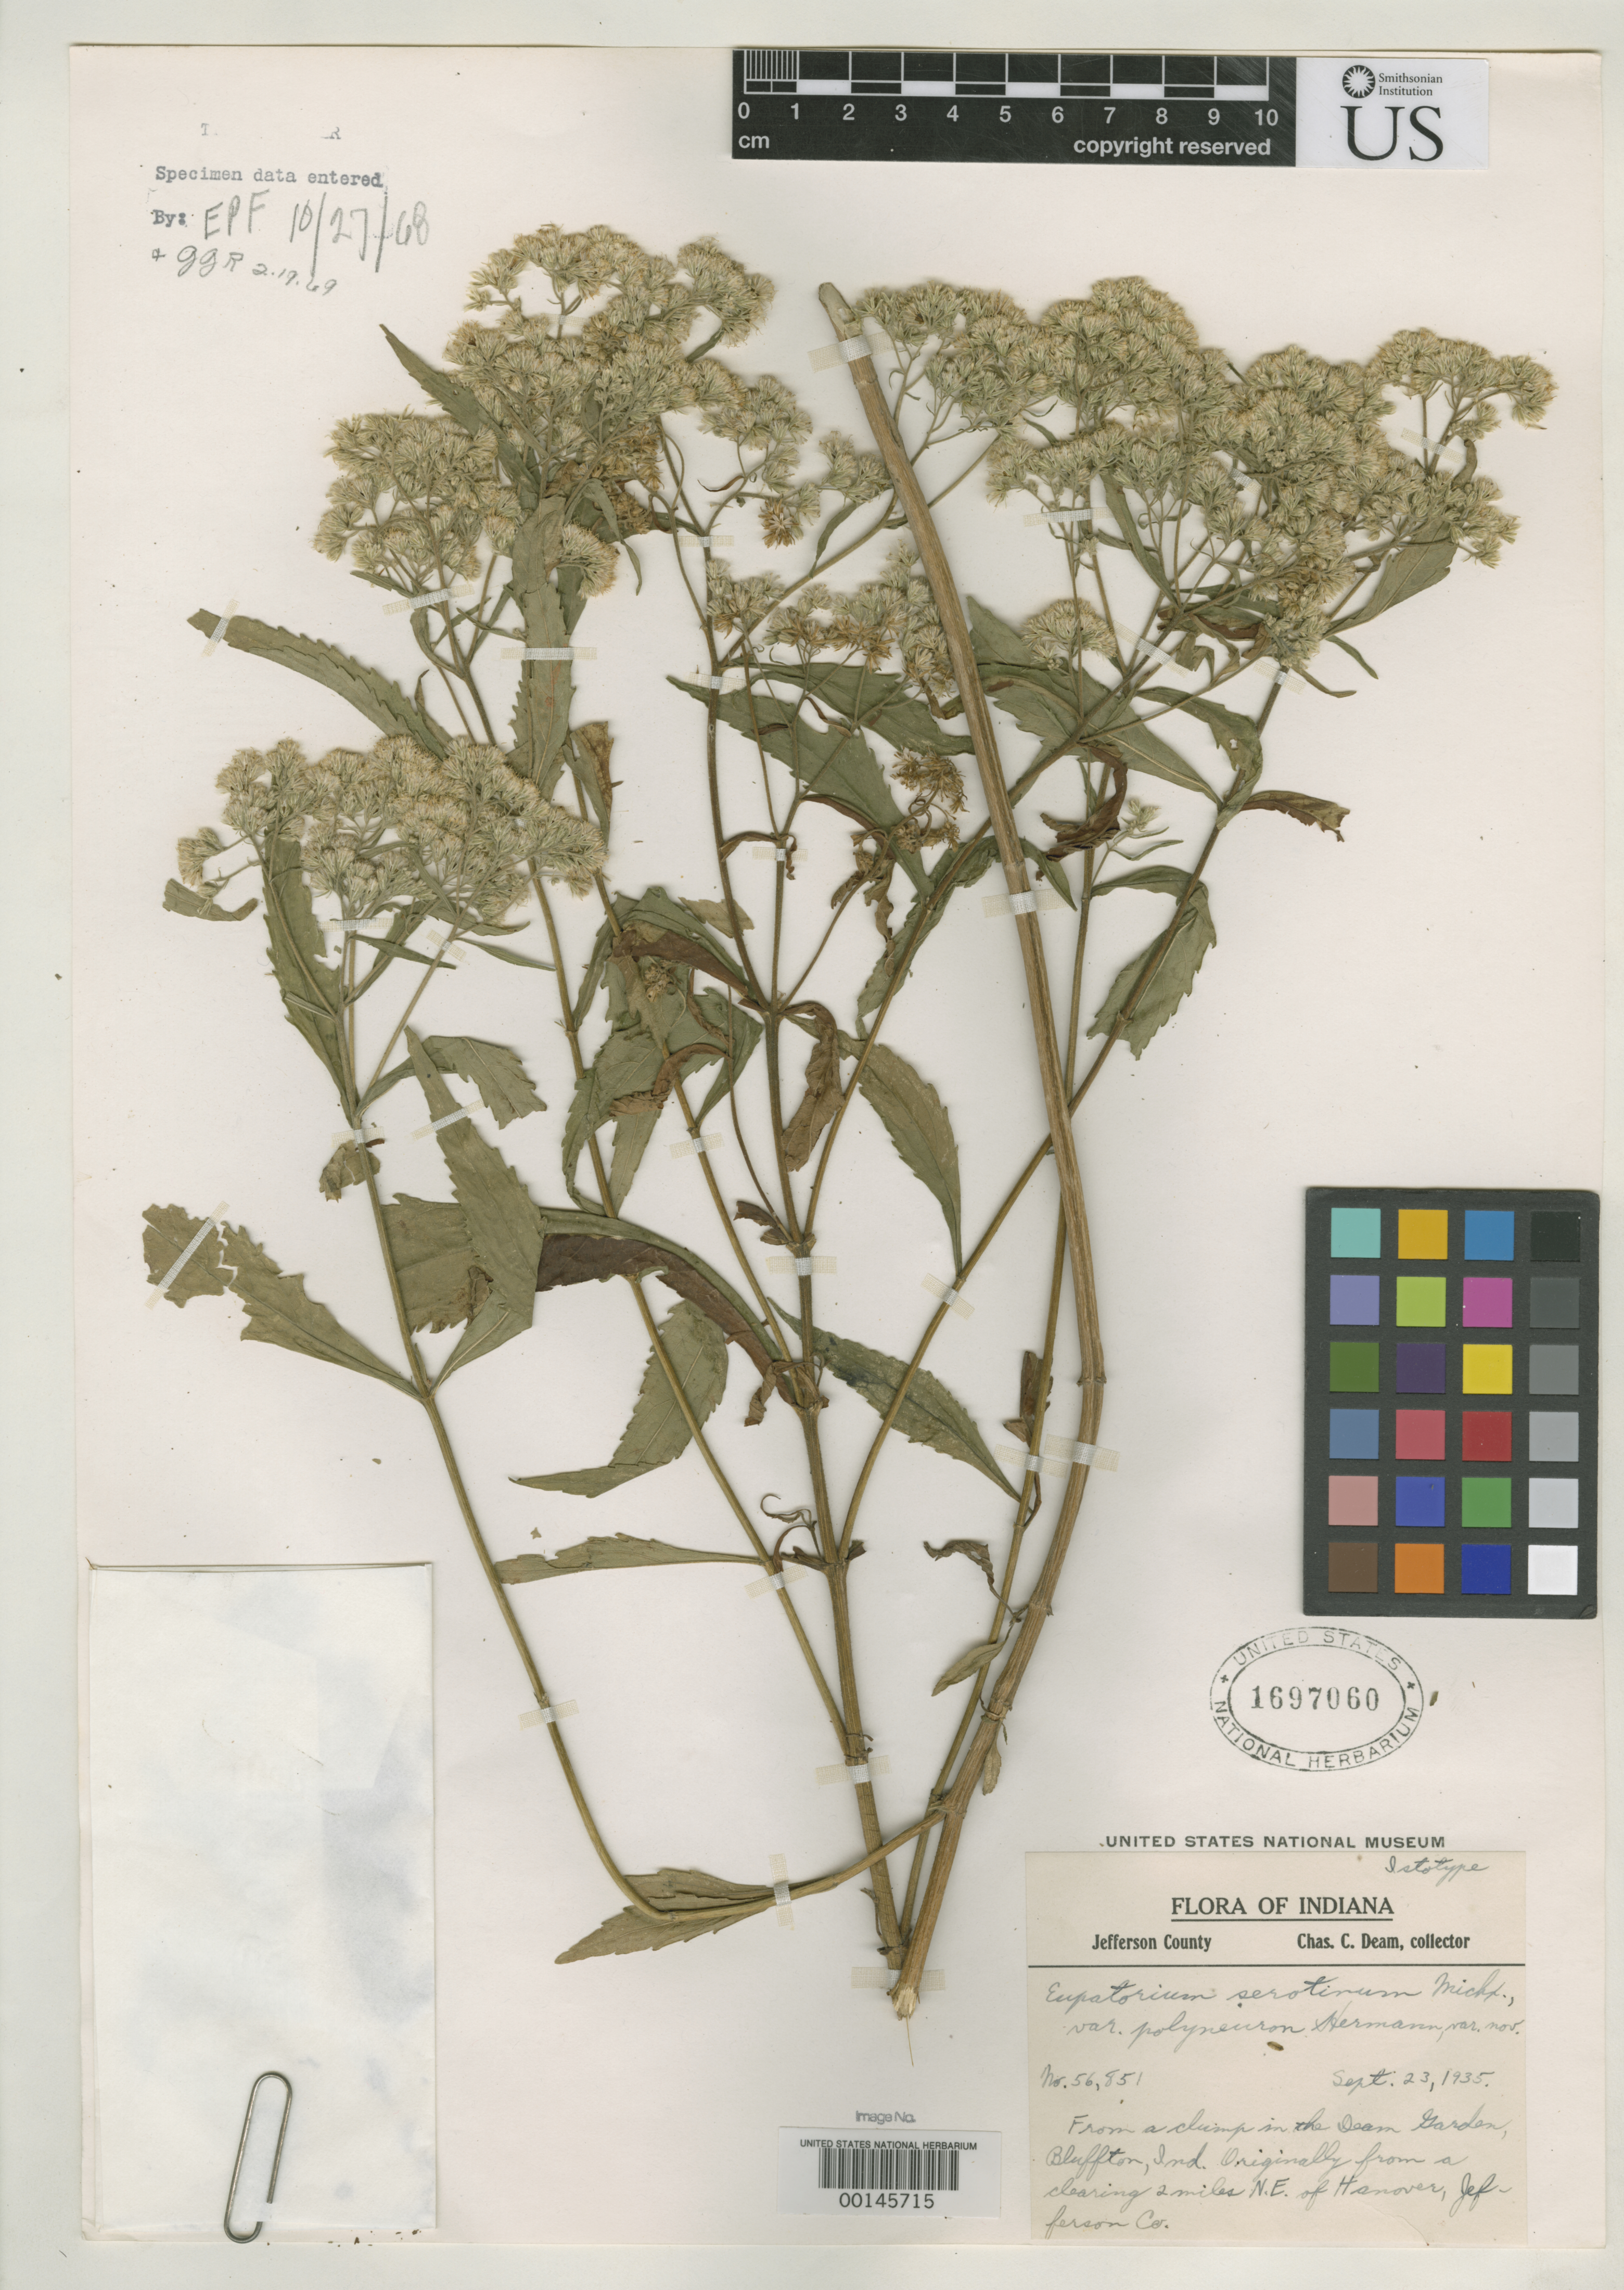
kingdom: Plantae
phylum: Tracheophyta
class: Magnoliopsida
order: Asterales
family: Asteraceae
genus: Eupatorium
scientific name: Eupatorium serotinum var. polyneuron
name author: F.J. Herm.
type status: Isotype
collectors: C. C. Deam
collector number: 56851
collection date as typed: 23 Sep 1935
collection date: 1935-09-23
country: United States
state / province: Indiana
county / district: Jefferson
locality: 2 mi NE of Hanover.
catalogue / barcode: US 1697060